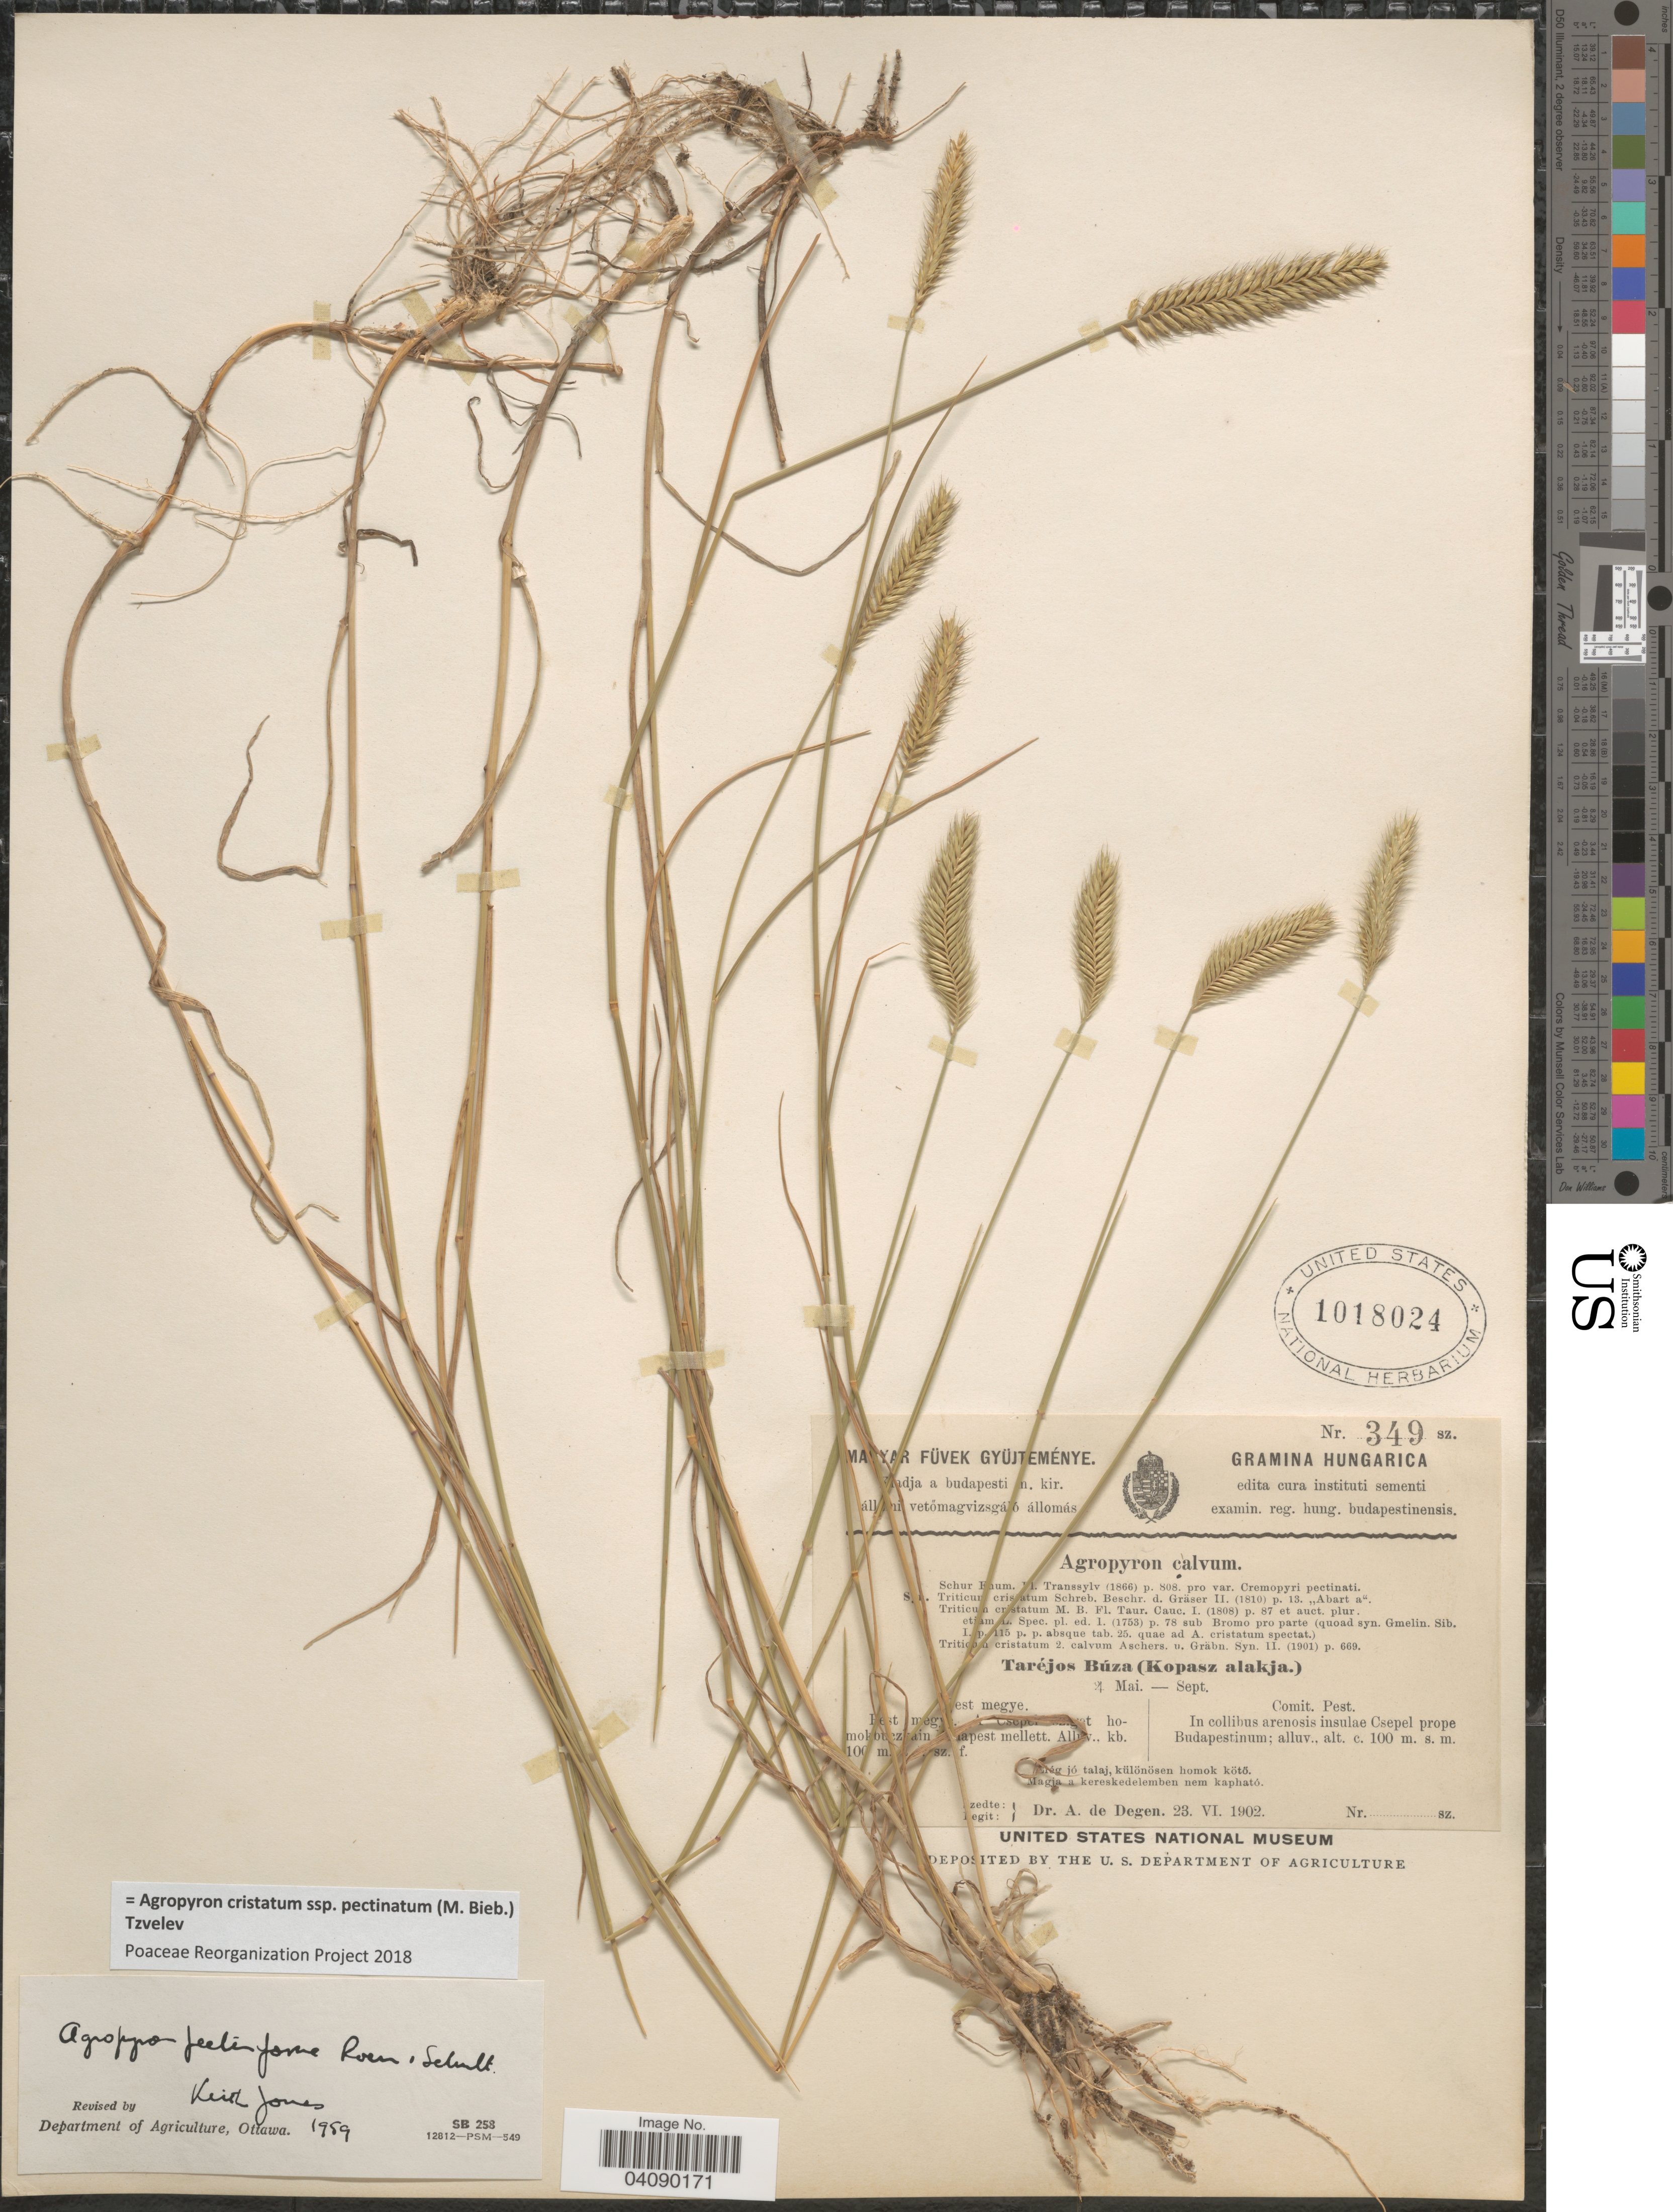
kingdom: Plantae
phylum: Tracheophyta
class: Liliopsida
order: Poales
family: Poaceae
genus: Agropyron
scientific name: Agropyron cristatum subsp. pectinatum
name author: (M. Bieb.) Tzvelev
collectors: A. Degen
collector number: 349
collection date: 1902-06-23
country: Hungary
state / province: Pest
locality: Hungarica. Comit. Pest. In collibus arenosis insulae Csepel prope Budapestinum; alluv.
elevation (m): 100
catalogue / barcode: US 1018024